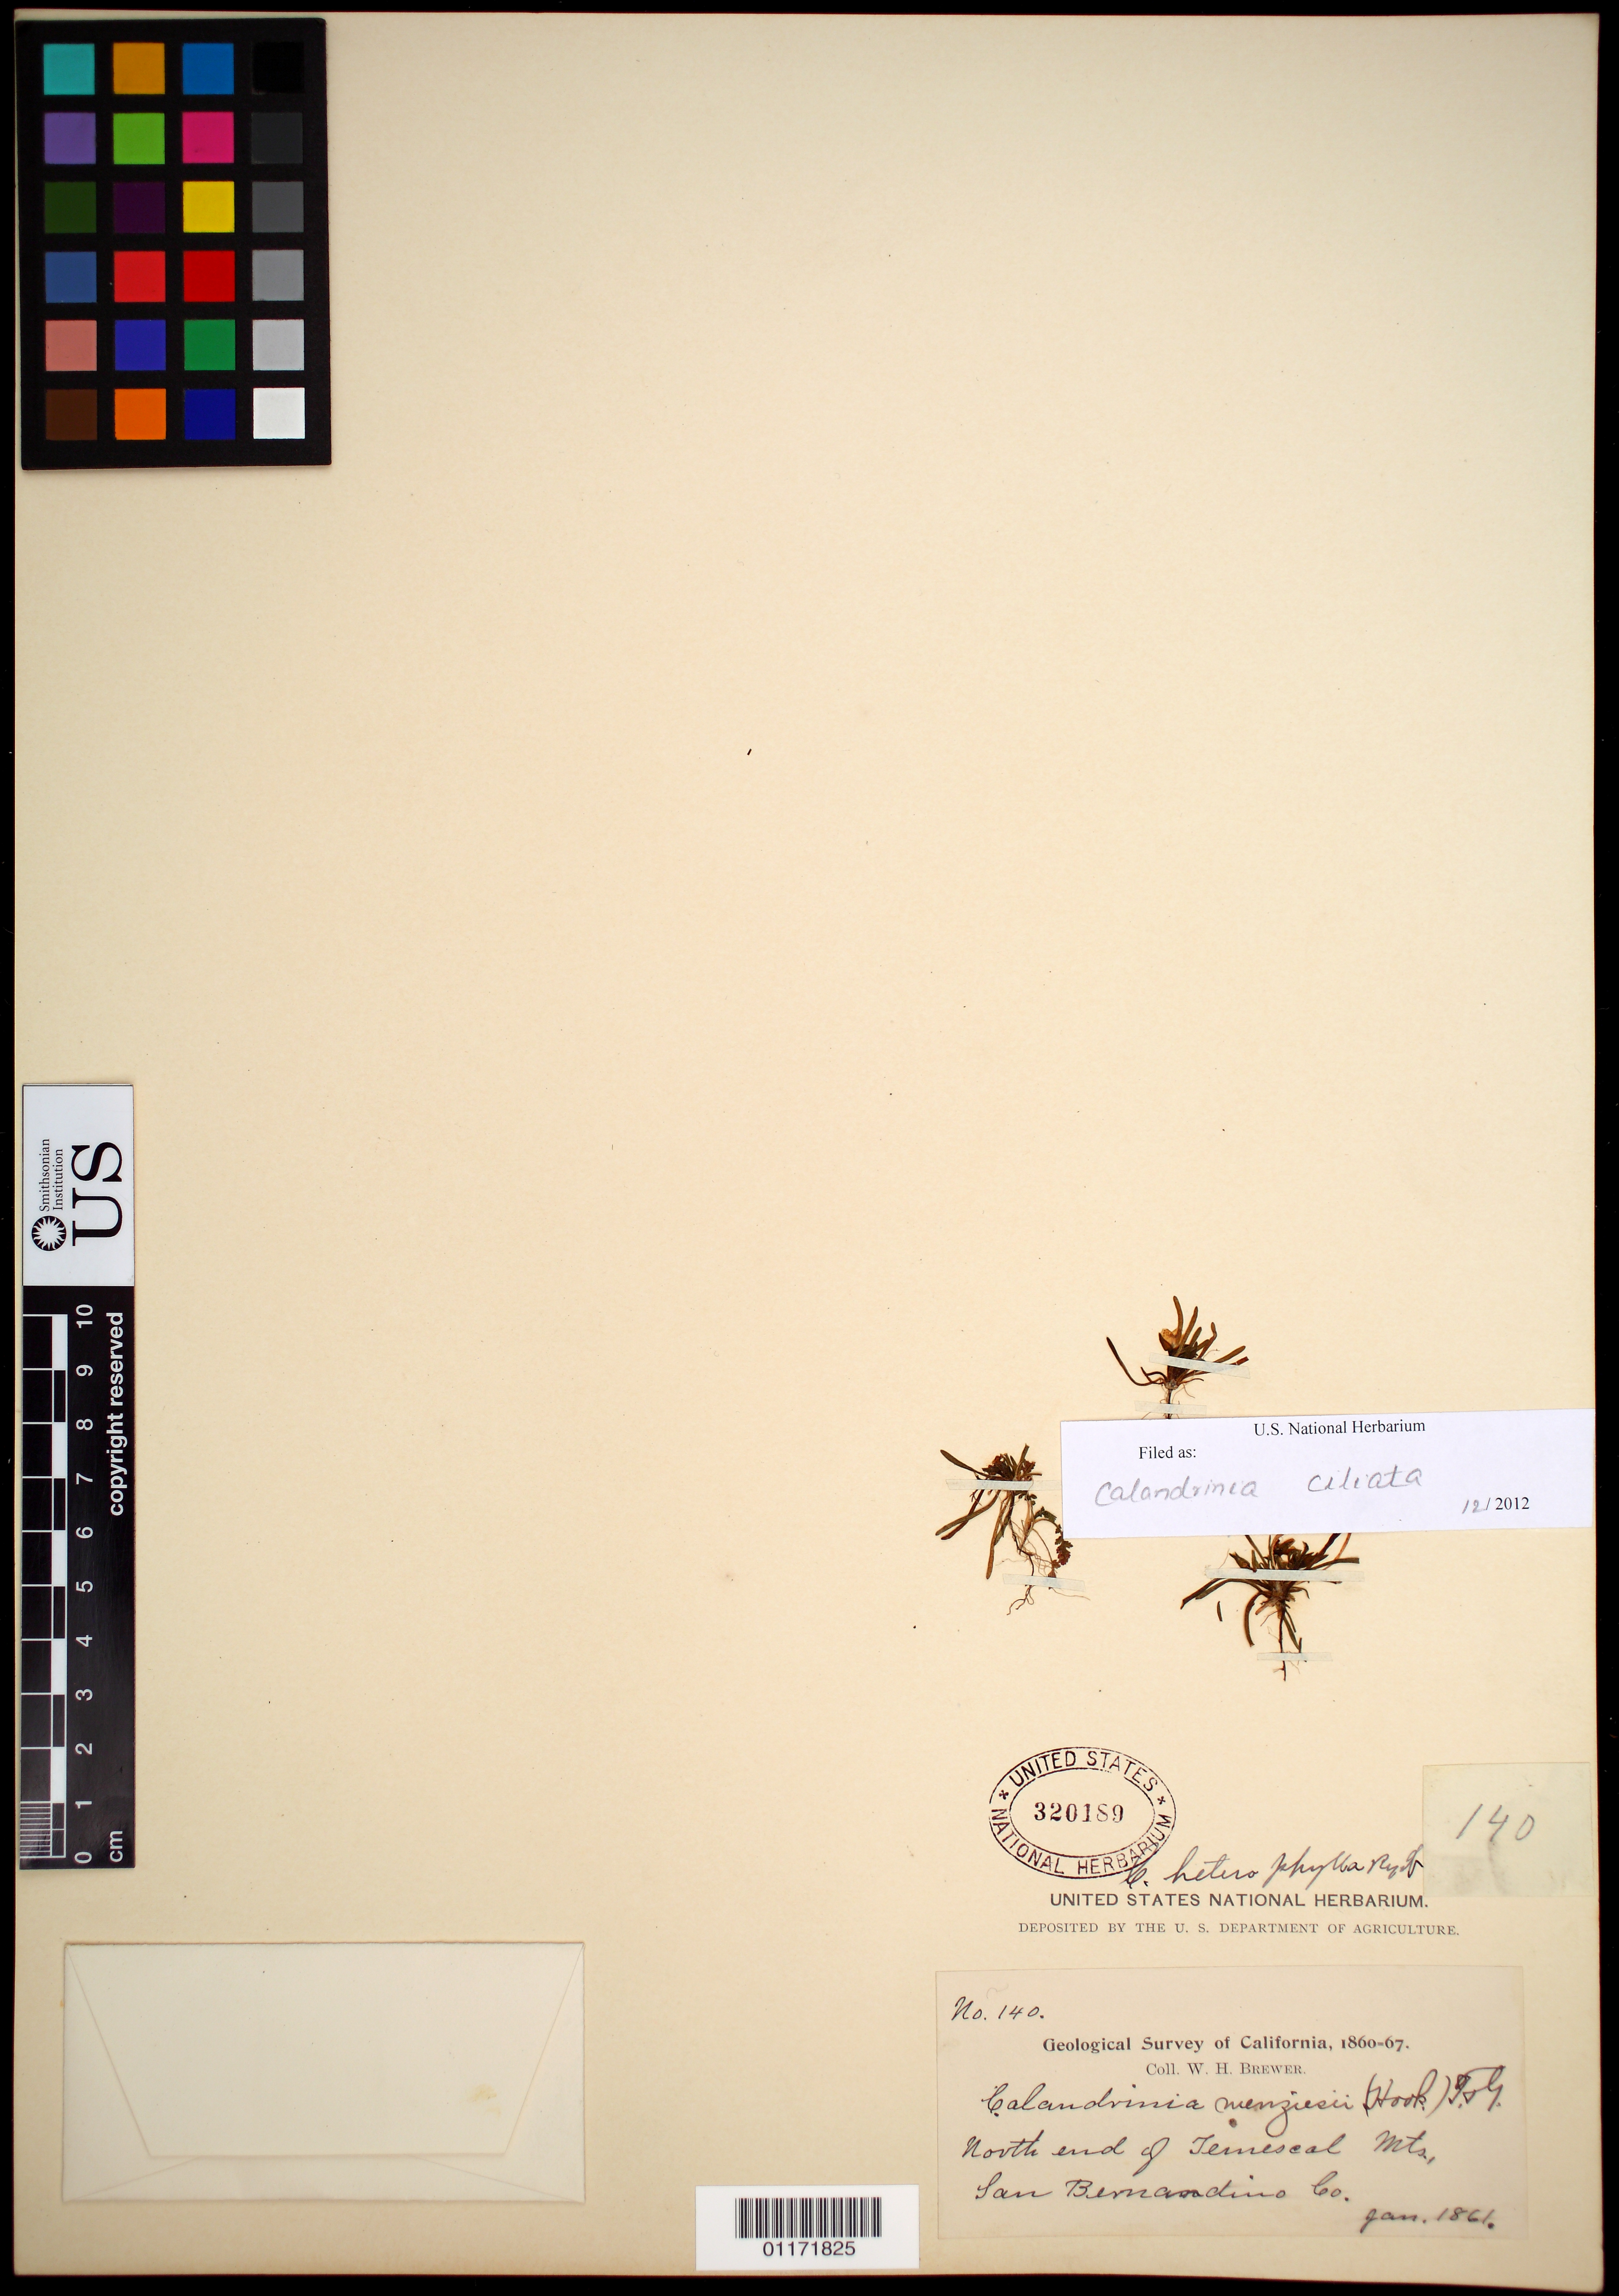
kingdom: Plantae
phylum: Tracheophyta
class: Magnoliopsida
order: Caryophyllales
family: Montiaceae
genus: Calandrinia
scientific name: Calandrinia ciliata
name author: (Ruiz & Pav.) DC.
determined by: Strong, Mark T., (BOT), Smithsonian Institution - National Museum of Natural History (UNITED STATES)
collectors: W. H. Brewer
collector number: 140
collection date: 1861-01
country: United States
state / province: California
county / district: San Bernardino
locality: North end of Temescal Mts.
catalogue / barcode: US 320189